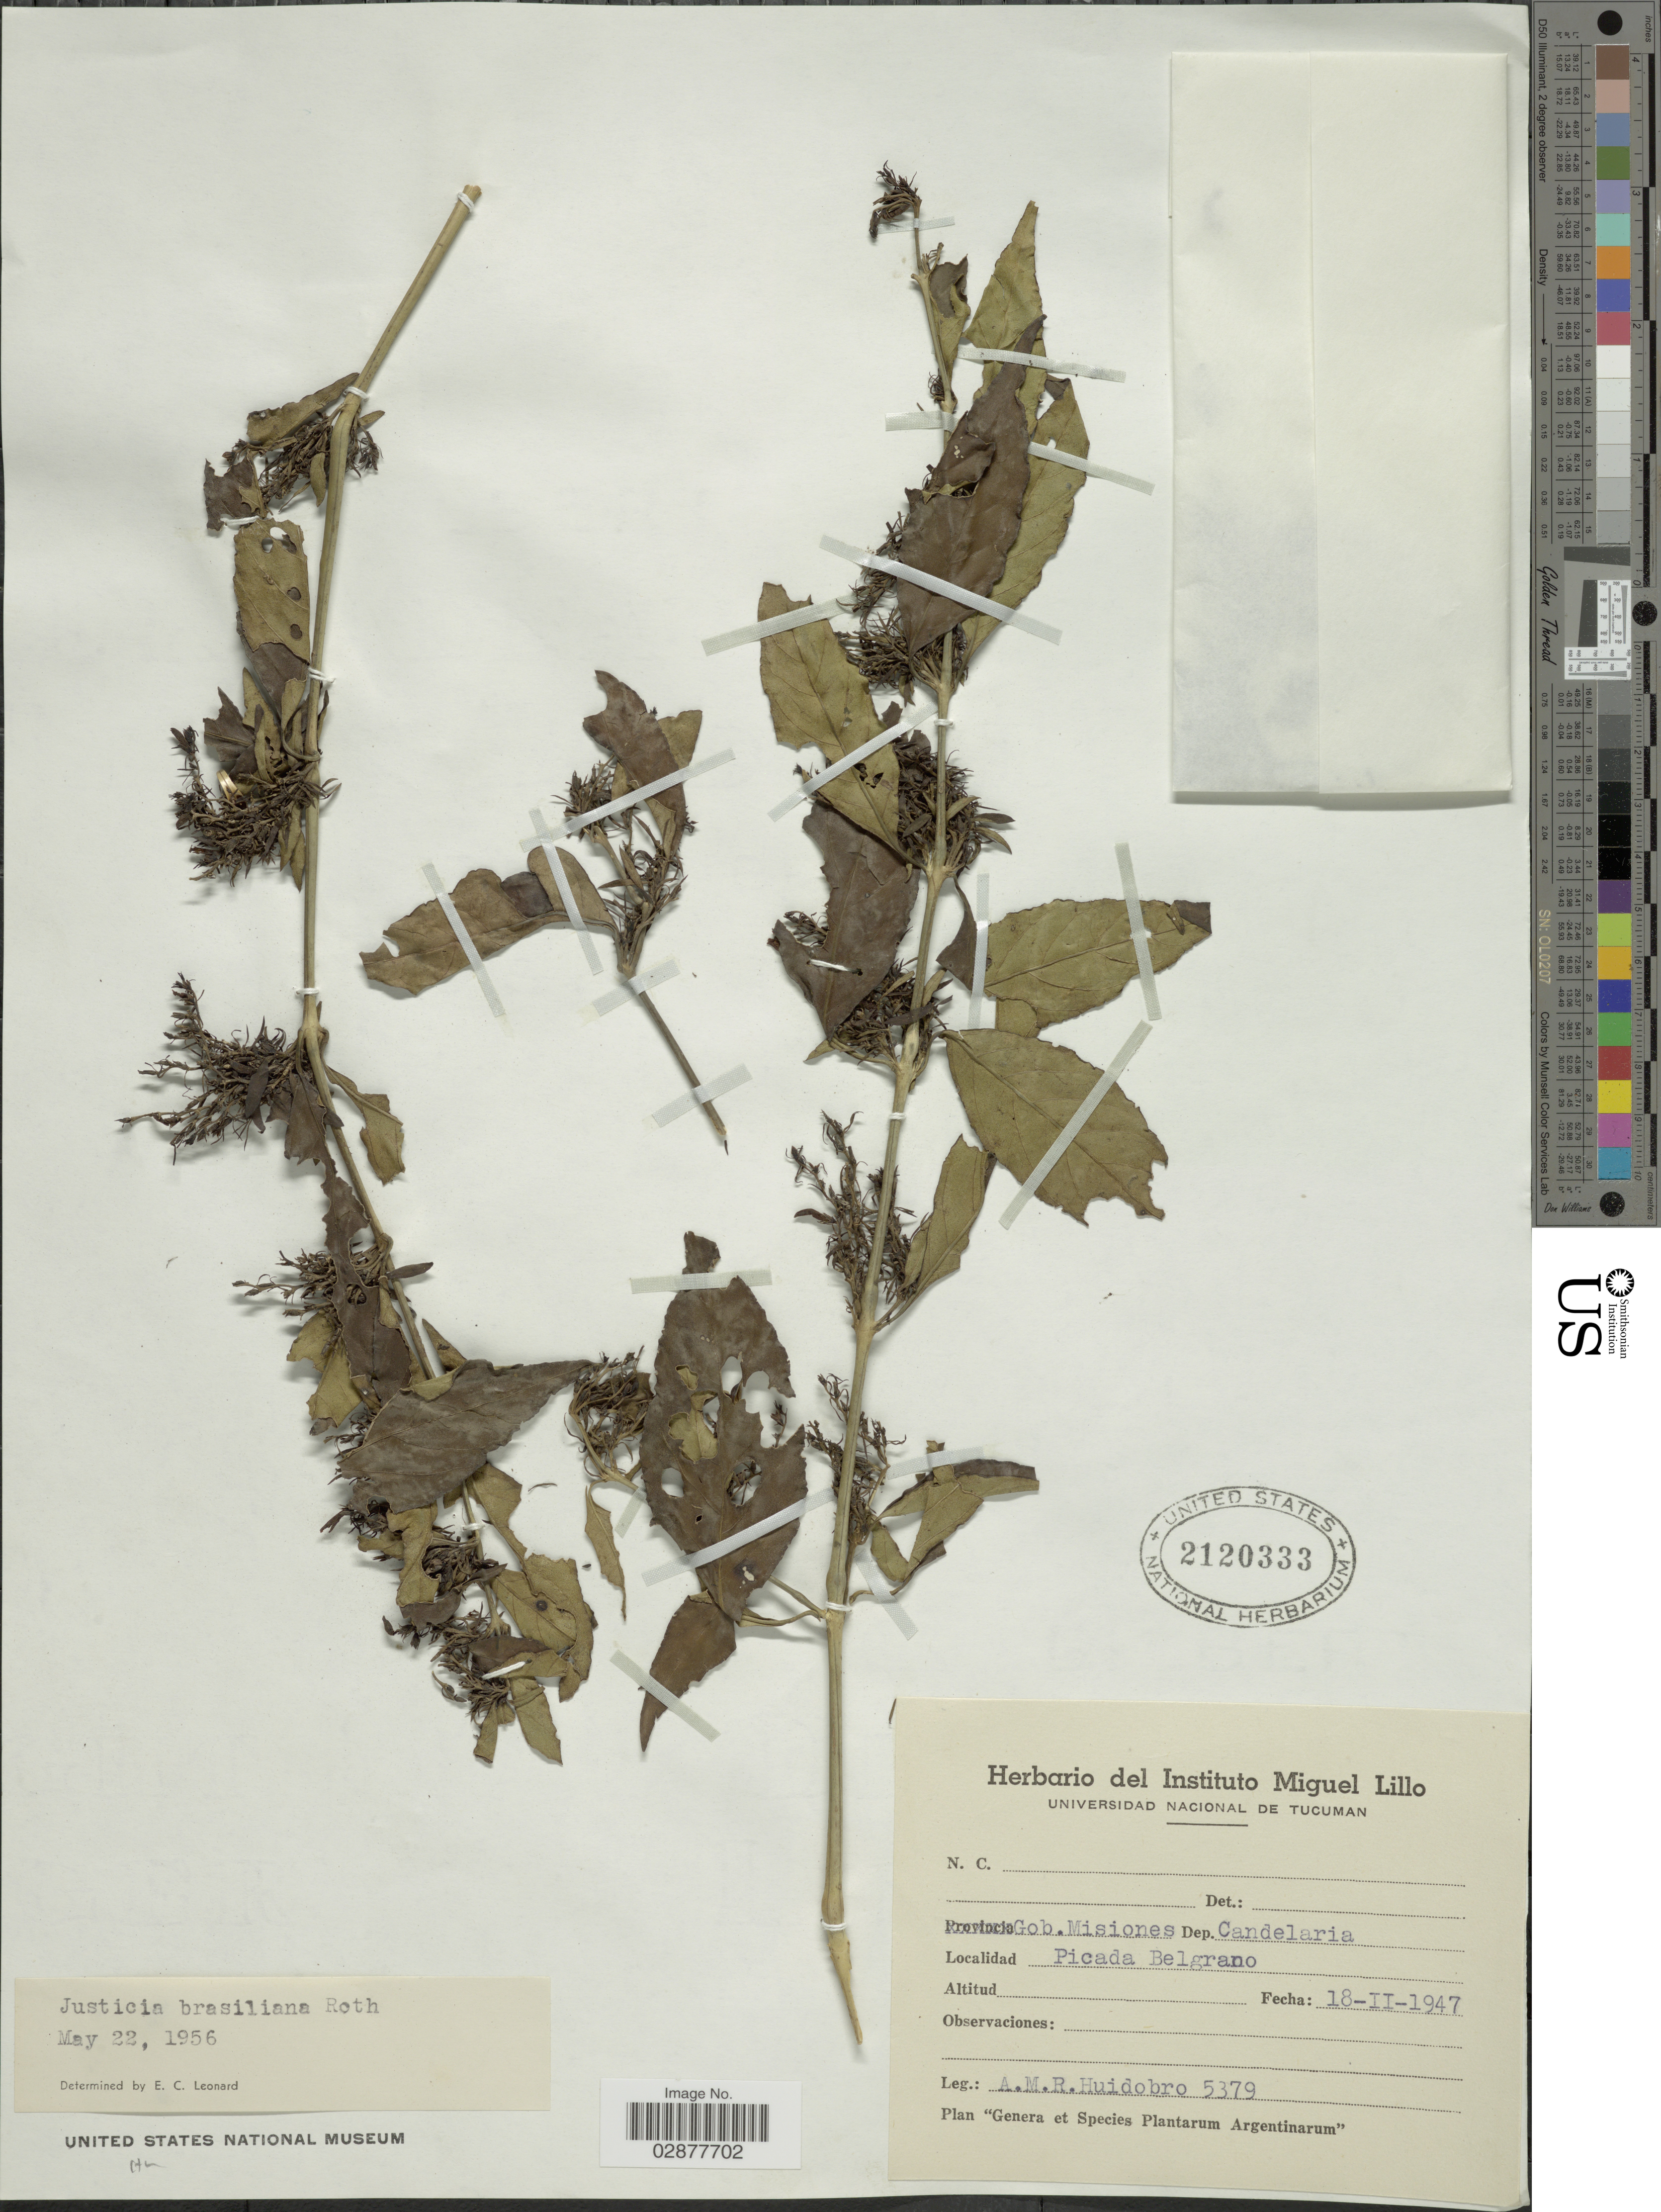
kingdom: Plantae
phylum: Tracheophyta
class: Magnoliopsida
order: Lamiales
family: Acanthaceae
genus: Justicia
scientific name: Justicia brasiliana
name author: Roth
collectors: A. M. R. Huidobro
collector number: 5379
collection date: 1947-02-18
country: Argentina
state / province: Misiones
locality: Gob. Misiones, Dep. Candelaria. Picada Belgrano.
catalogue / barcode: US 2120333